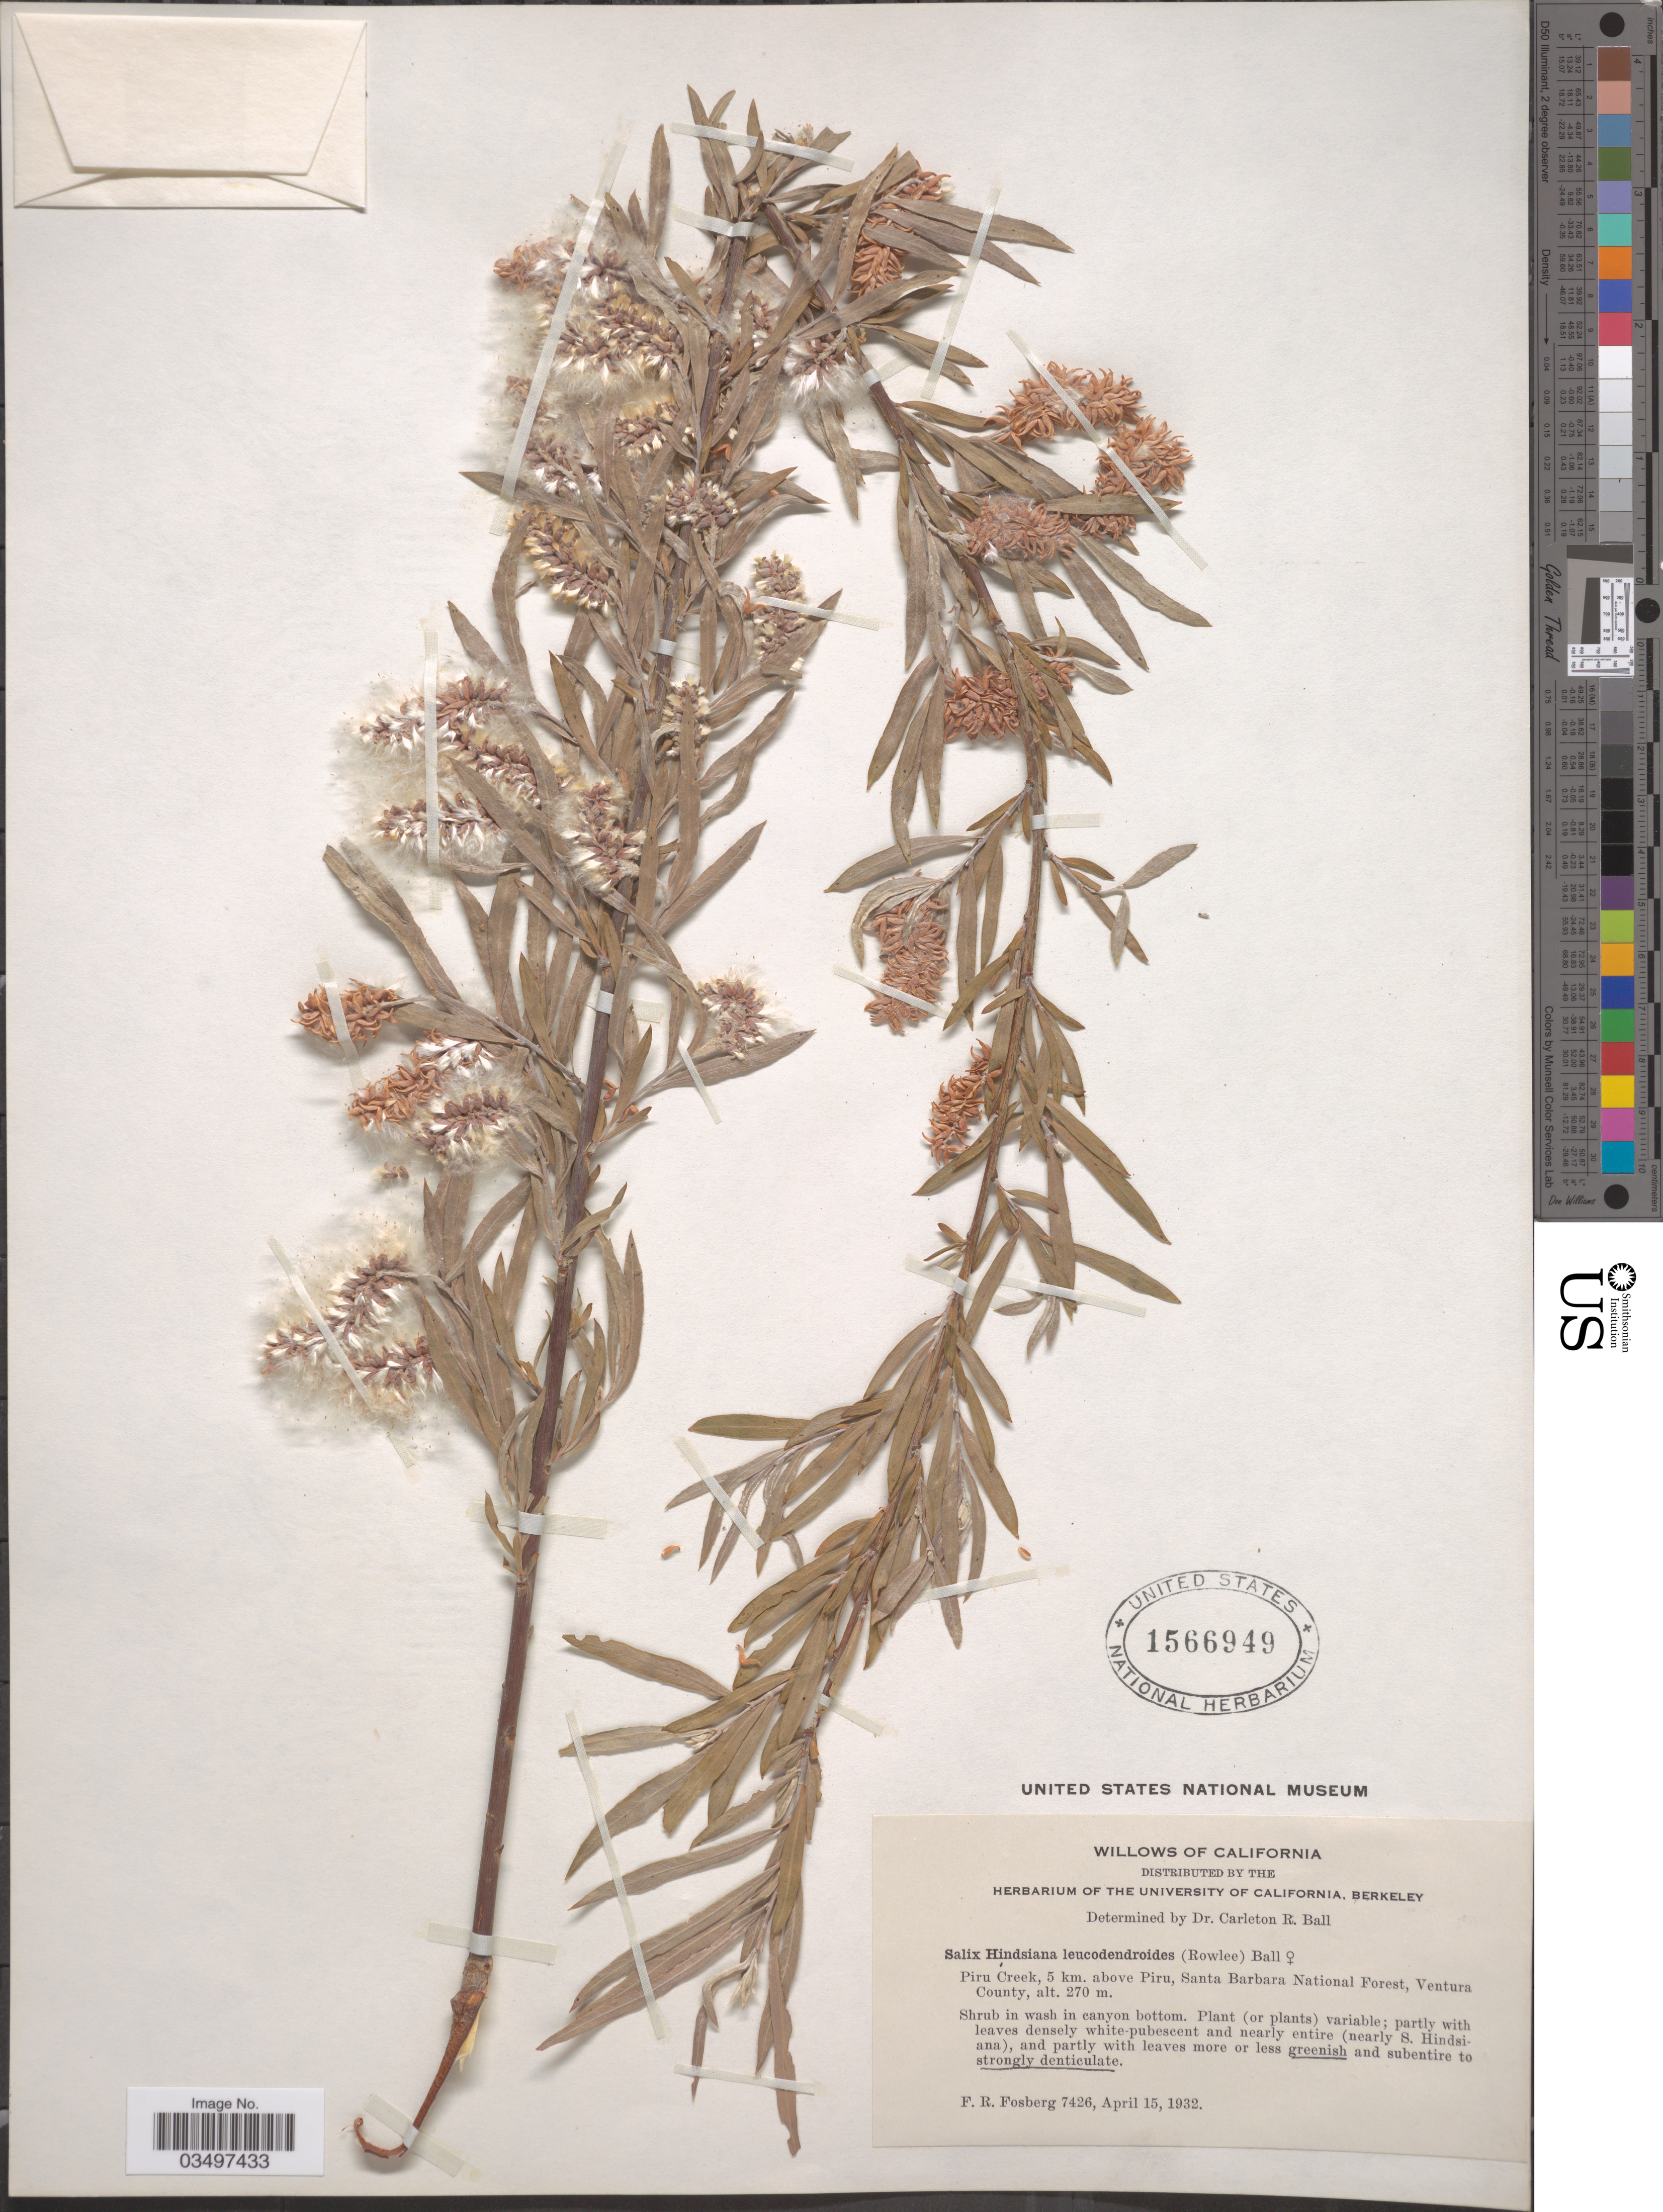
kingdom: Plantae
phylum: Tracheophyta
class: Magnoliopsida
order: Malpighiales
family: Salicaceae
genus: Salix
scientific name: Salix hindsiana var. leucodendroides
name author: (Rowlee) C.R. Ball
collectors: F. R. Fosberg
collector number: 7426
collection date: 1932-04-15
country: United States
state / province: California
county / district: Ventura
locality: Piru Creek, 5 km. above Piru, Santa Barbara National Forest, Ventura County.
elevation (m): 270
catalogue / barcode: US 1566949